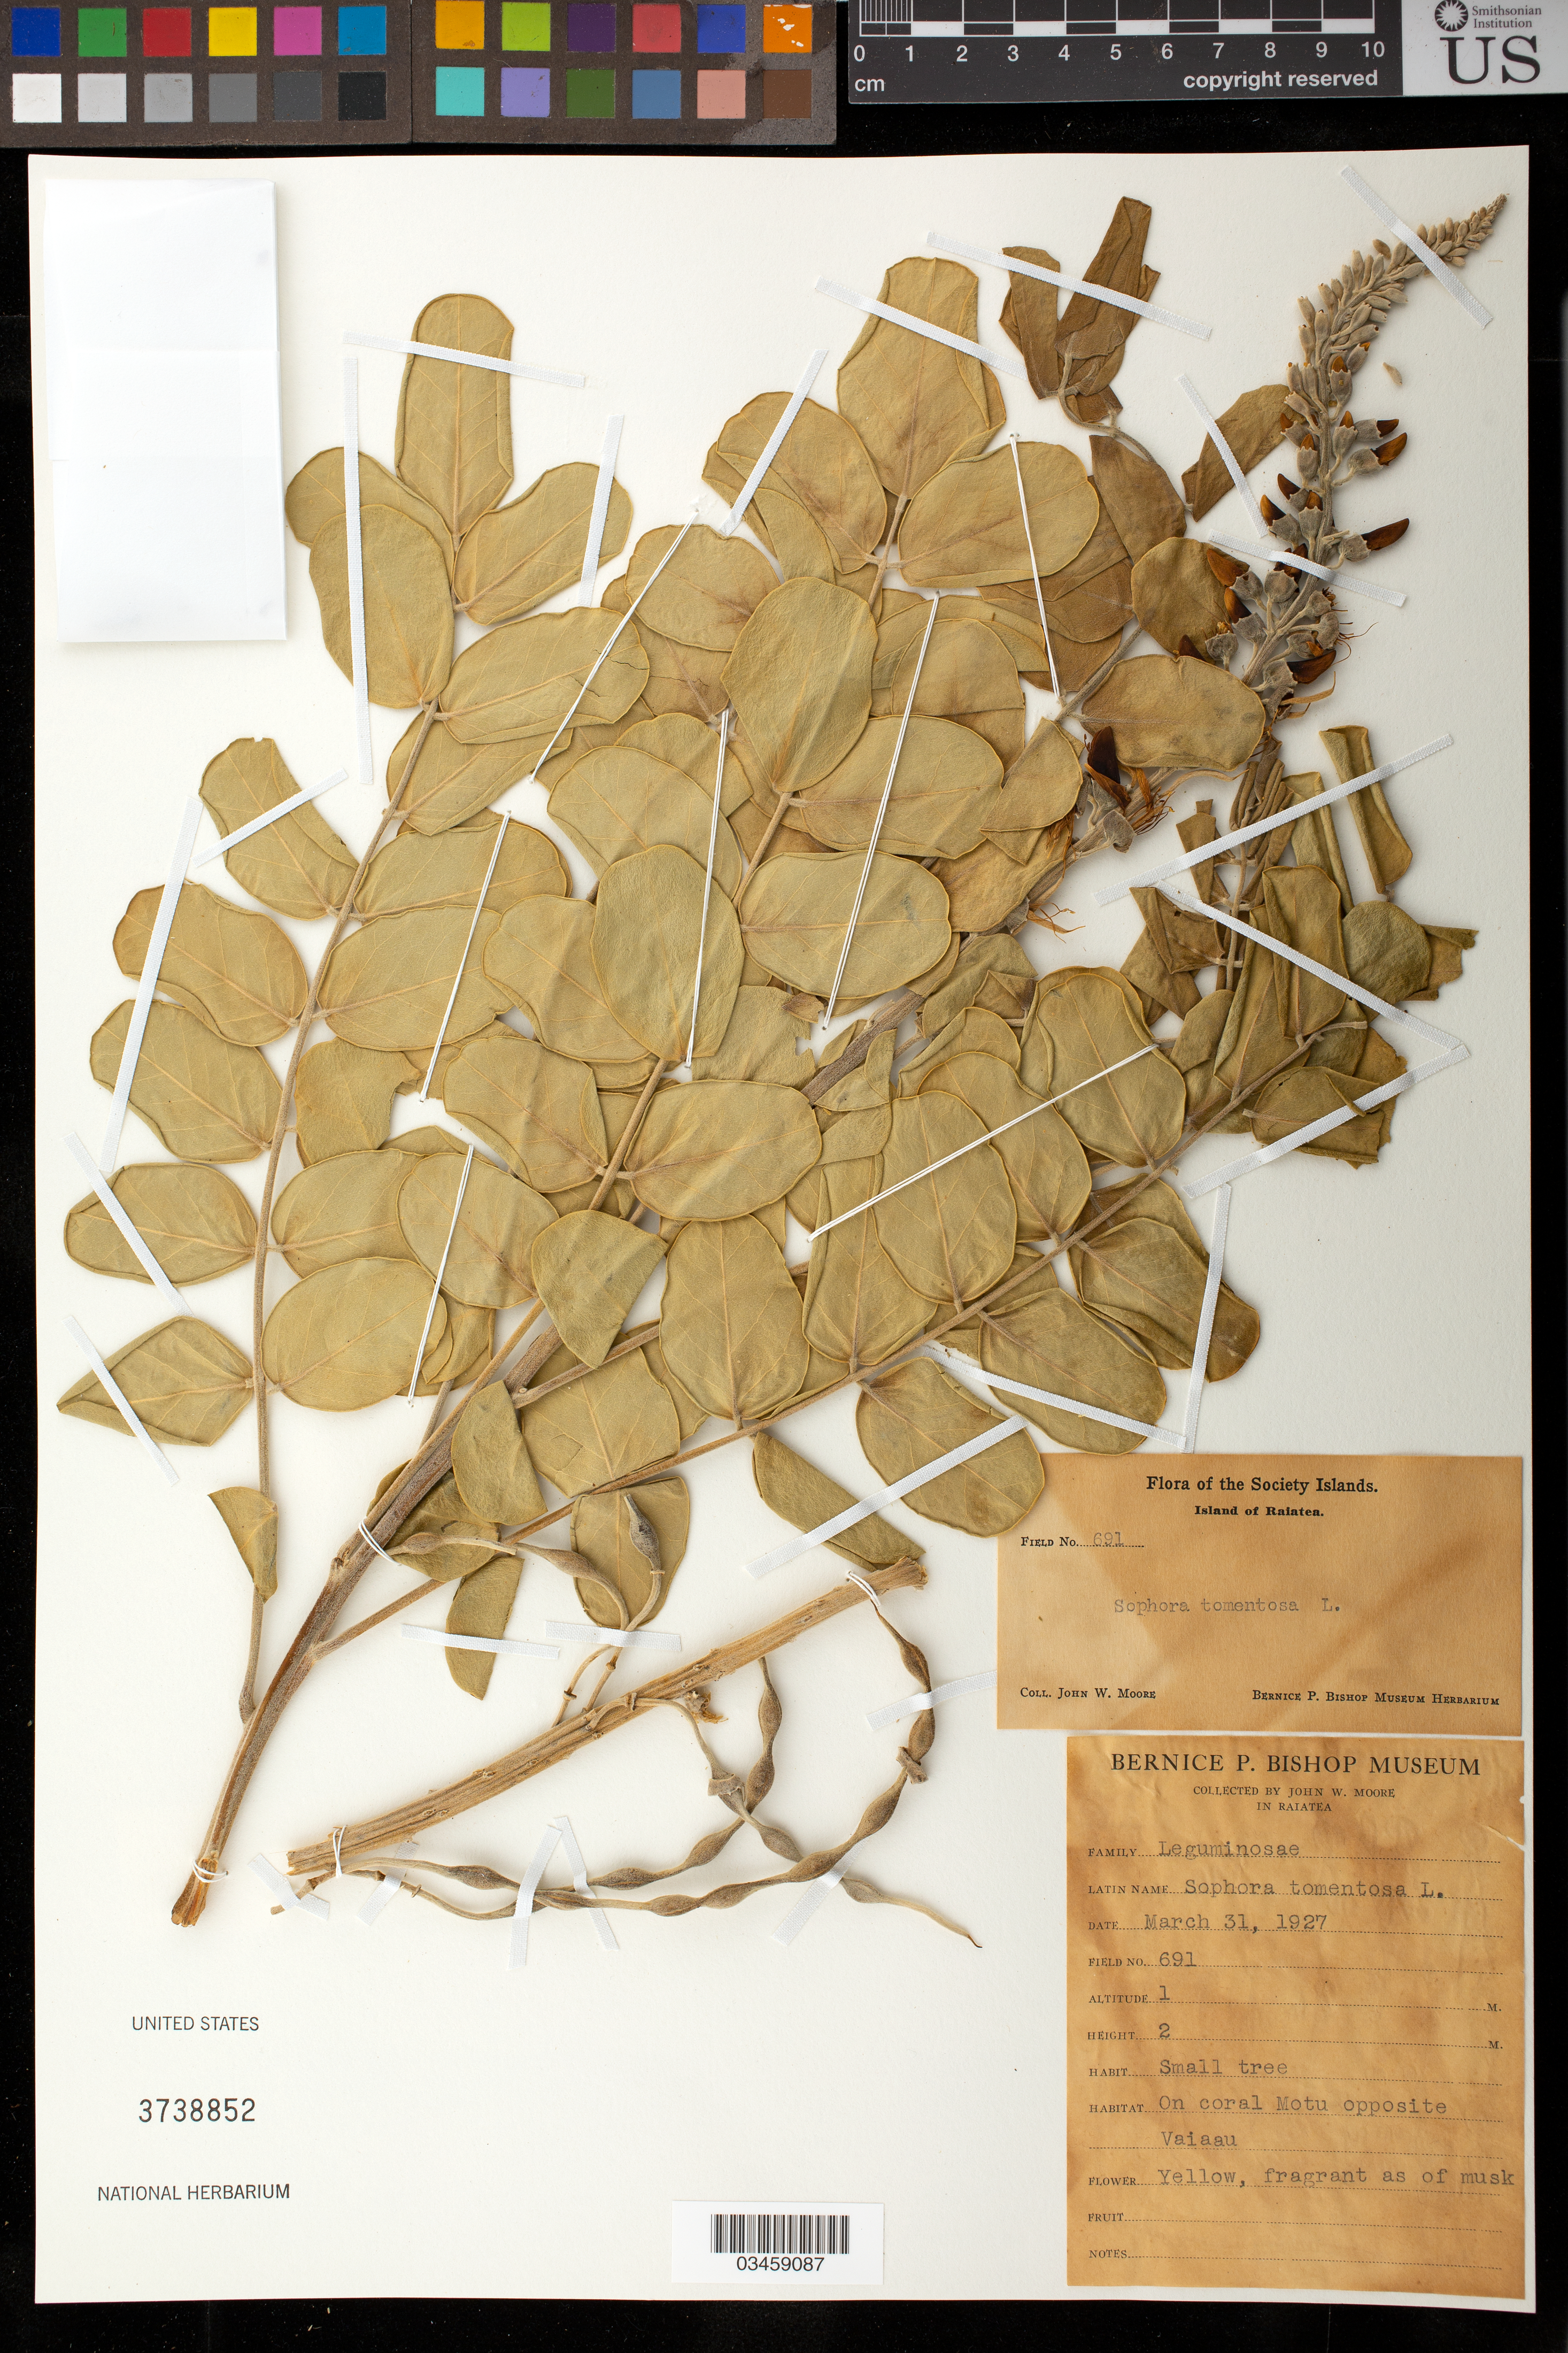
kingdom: Plantae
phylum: Tracheophyta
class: Magnoliopsida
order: Fabales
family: Fabaceae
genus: Sophora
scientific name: Sophora tomentosa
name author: L.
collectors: J. Moore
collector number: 691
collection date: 1927-03-31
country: French Polynesia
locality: Society Islands, Island of Raiatea, coral Motu opposite Vaiaau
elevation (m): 1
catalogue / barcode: US 3738852